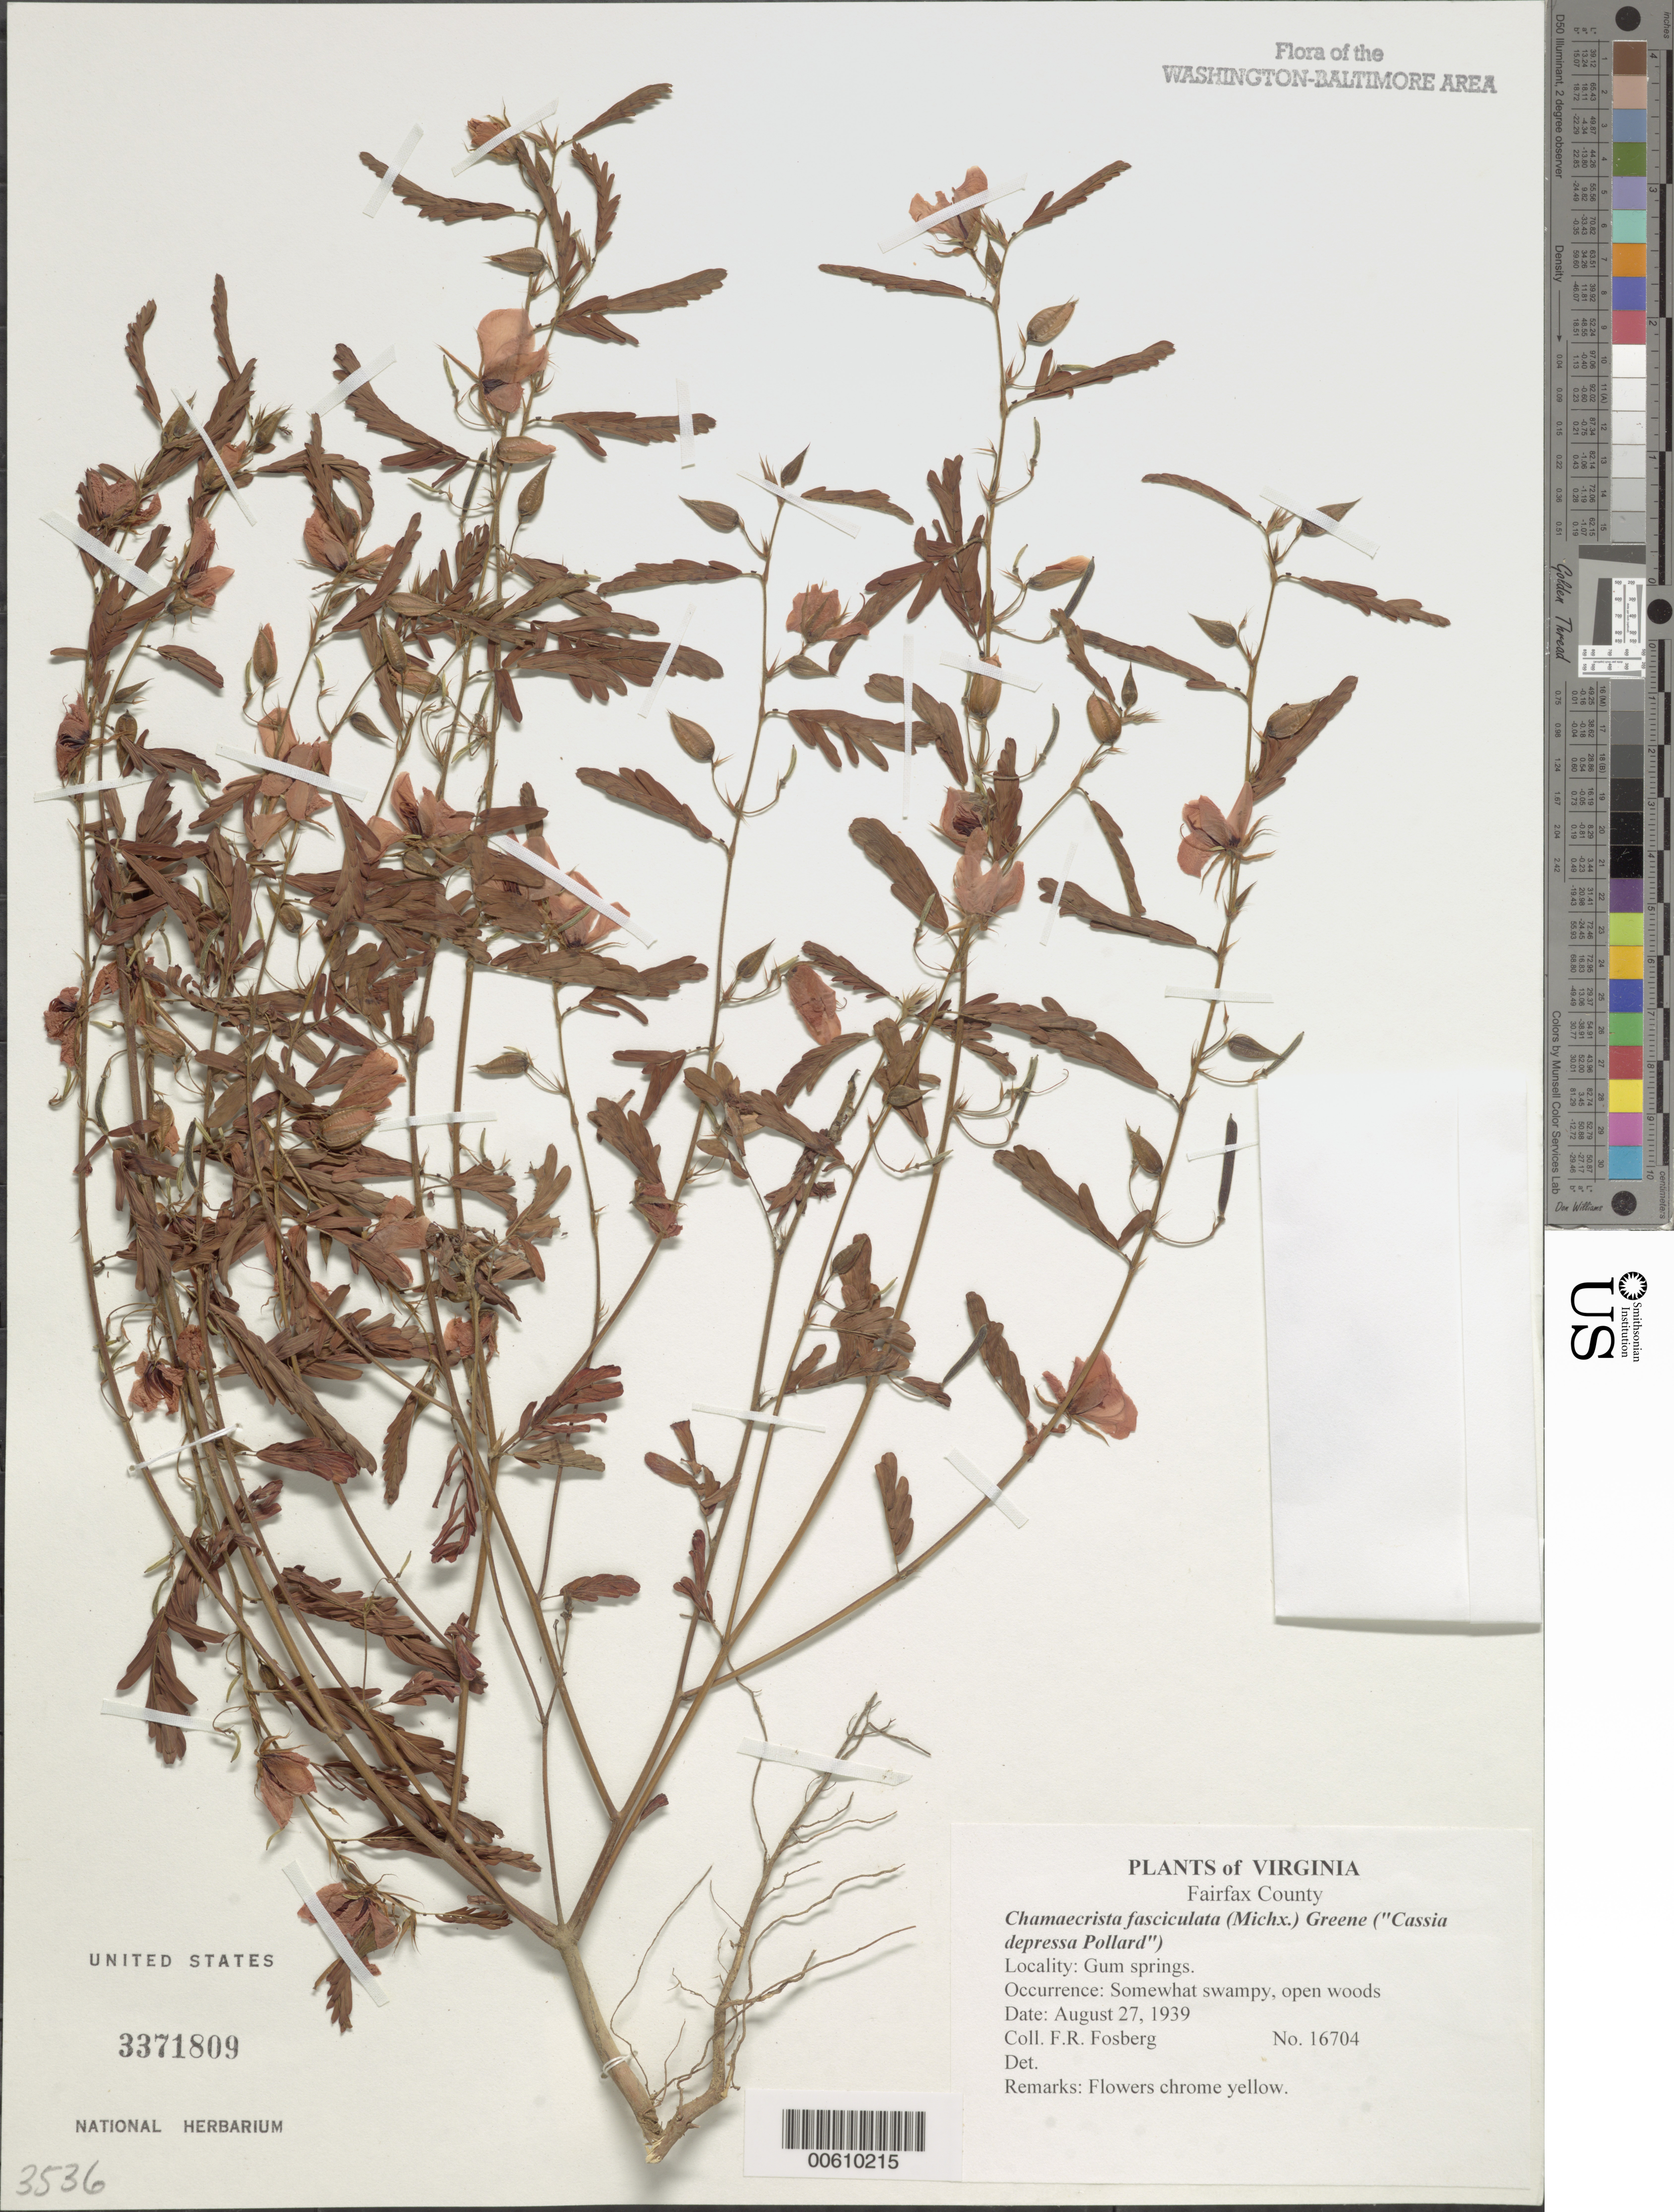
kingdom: Plantae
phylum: Tracheophyta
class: Magnoliopsida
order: Fabales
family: Fabaceae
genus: Chamaecrista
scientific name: Chamaecrista fasciculata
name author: (Michx.) Greene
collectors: F. R. Fosberg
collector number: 16704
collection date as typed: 27 Aug 1939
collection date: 1939-08-27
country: United States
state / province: Virginia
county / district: Fairfax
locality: Gum Springs.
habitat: Somewhat swampy, open woods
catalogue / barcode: US 3371809